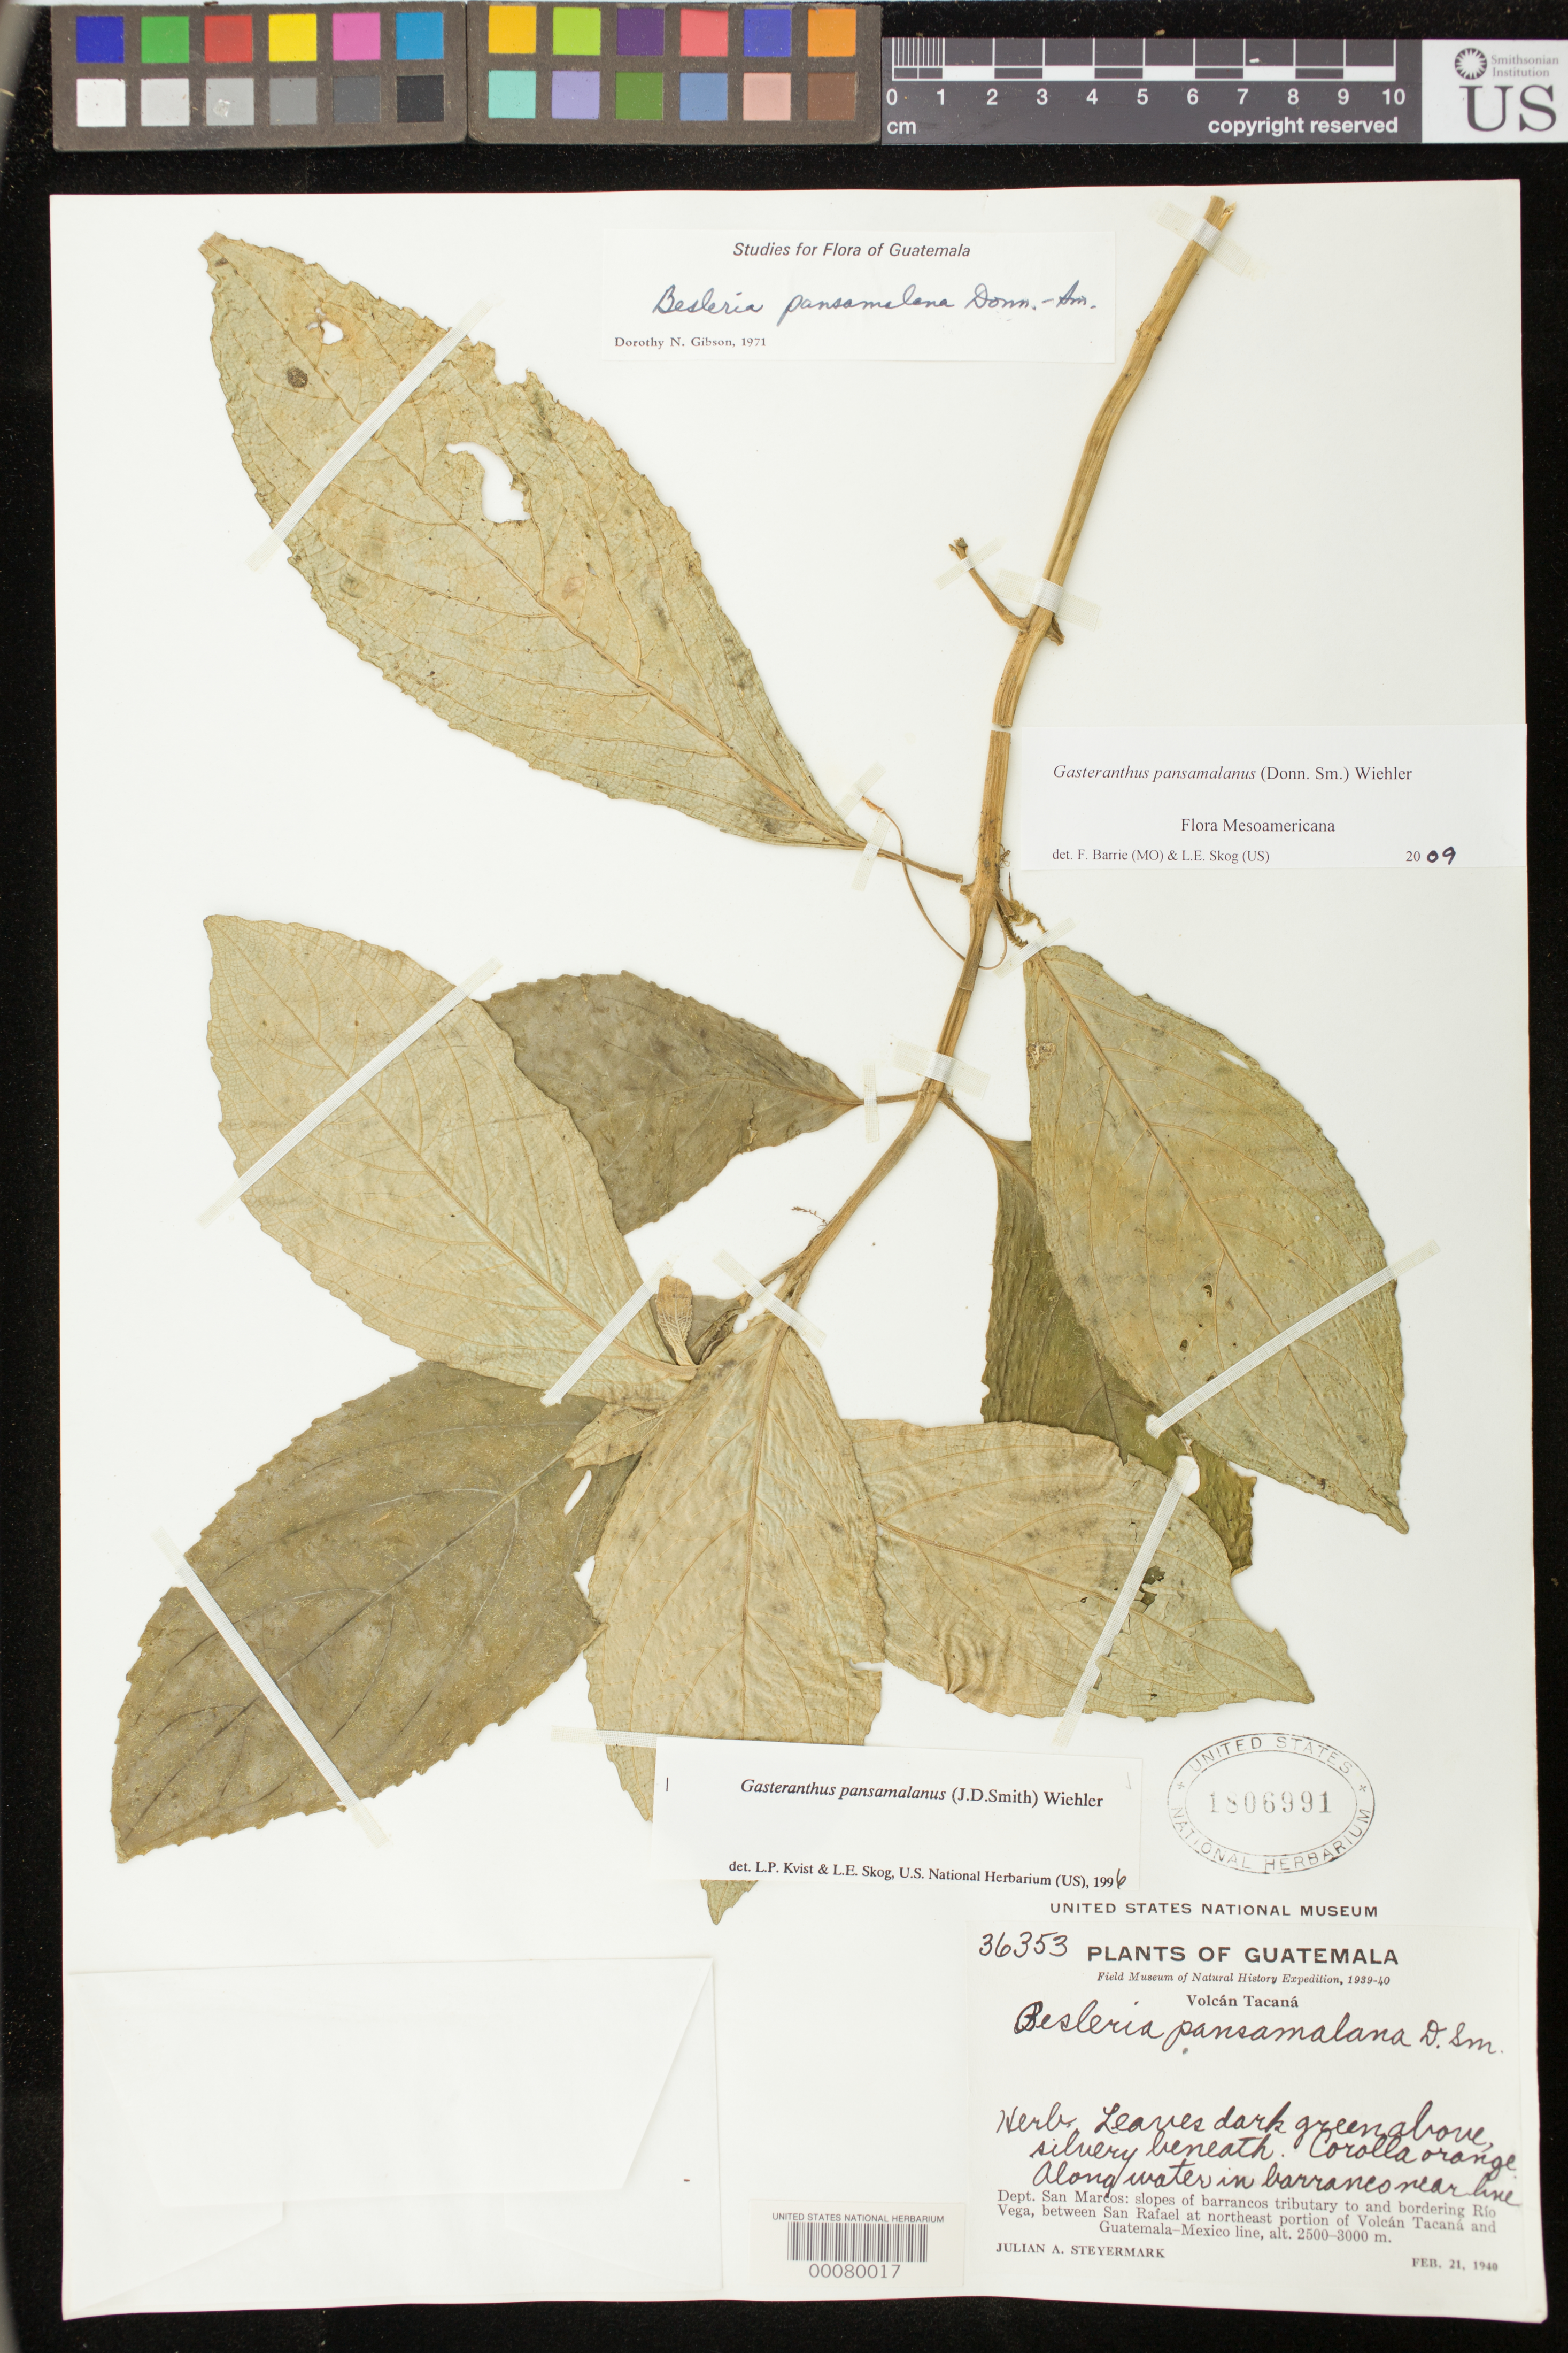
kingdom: Plantae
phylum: Tracheophyta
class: Magnoliopsida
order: Lamiales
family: Gesneriaceae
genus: Gasteranthus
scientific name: Gasteranthus pansamalanus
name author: (Donn. Sm.) Wiehler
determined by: Skog, Laurence E.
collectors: J. Steyermark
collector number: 36353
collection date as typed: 21 Feb 1940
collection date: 1940-02-21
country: Guatemala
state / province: San Marcos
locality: Slopes of barrancos tributary to and bordering Río Vega, between San Rafael at NE portion of Volcán Tacaná and Guatemala - Mexico line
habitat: Along water in barranco near line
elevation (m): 2500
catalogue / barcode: US 1806991